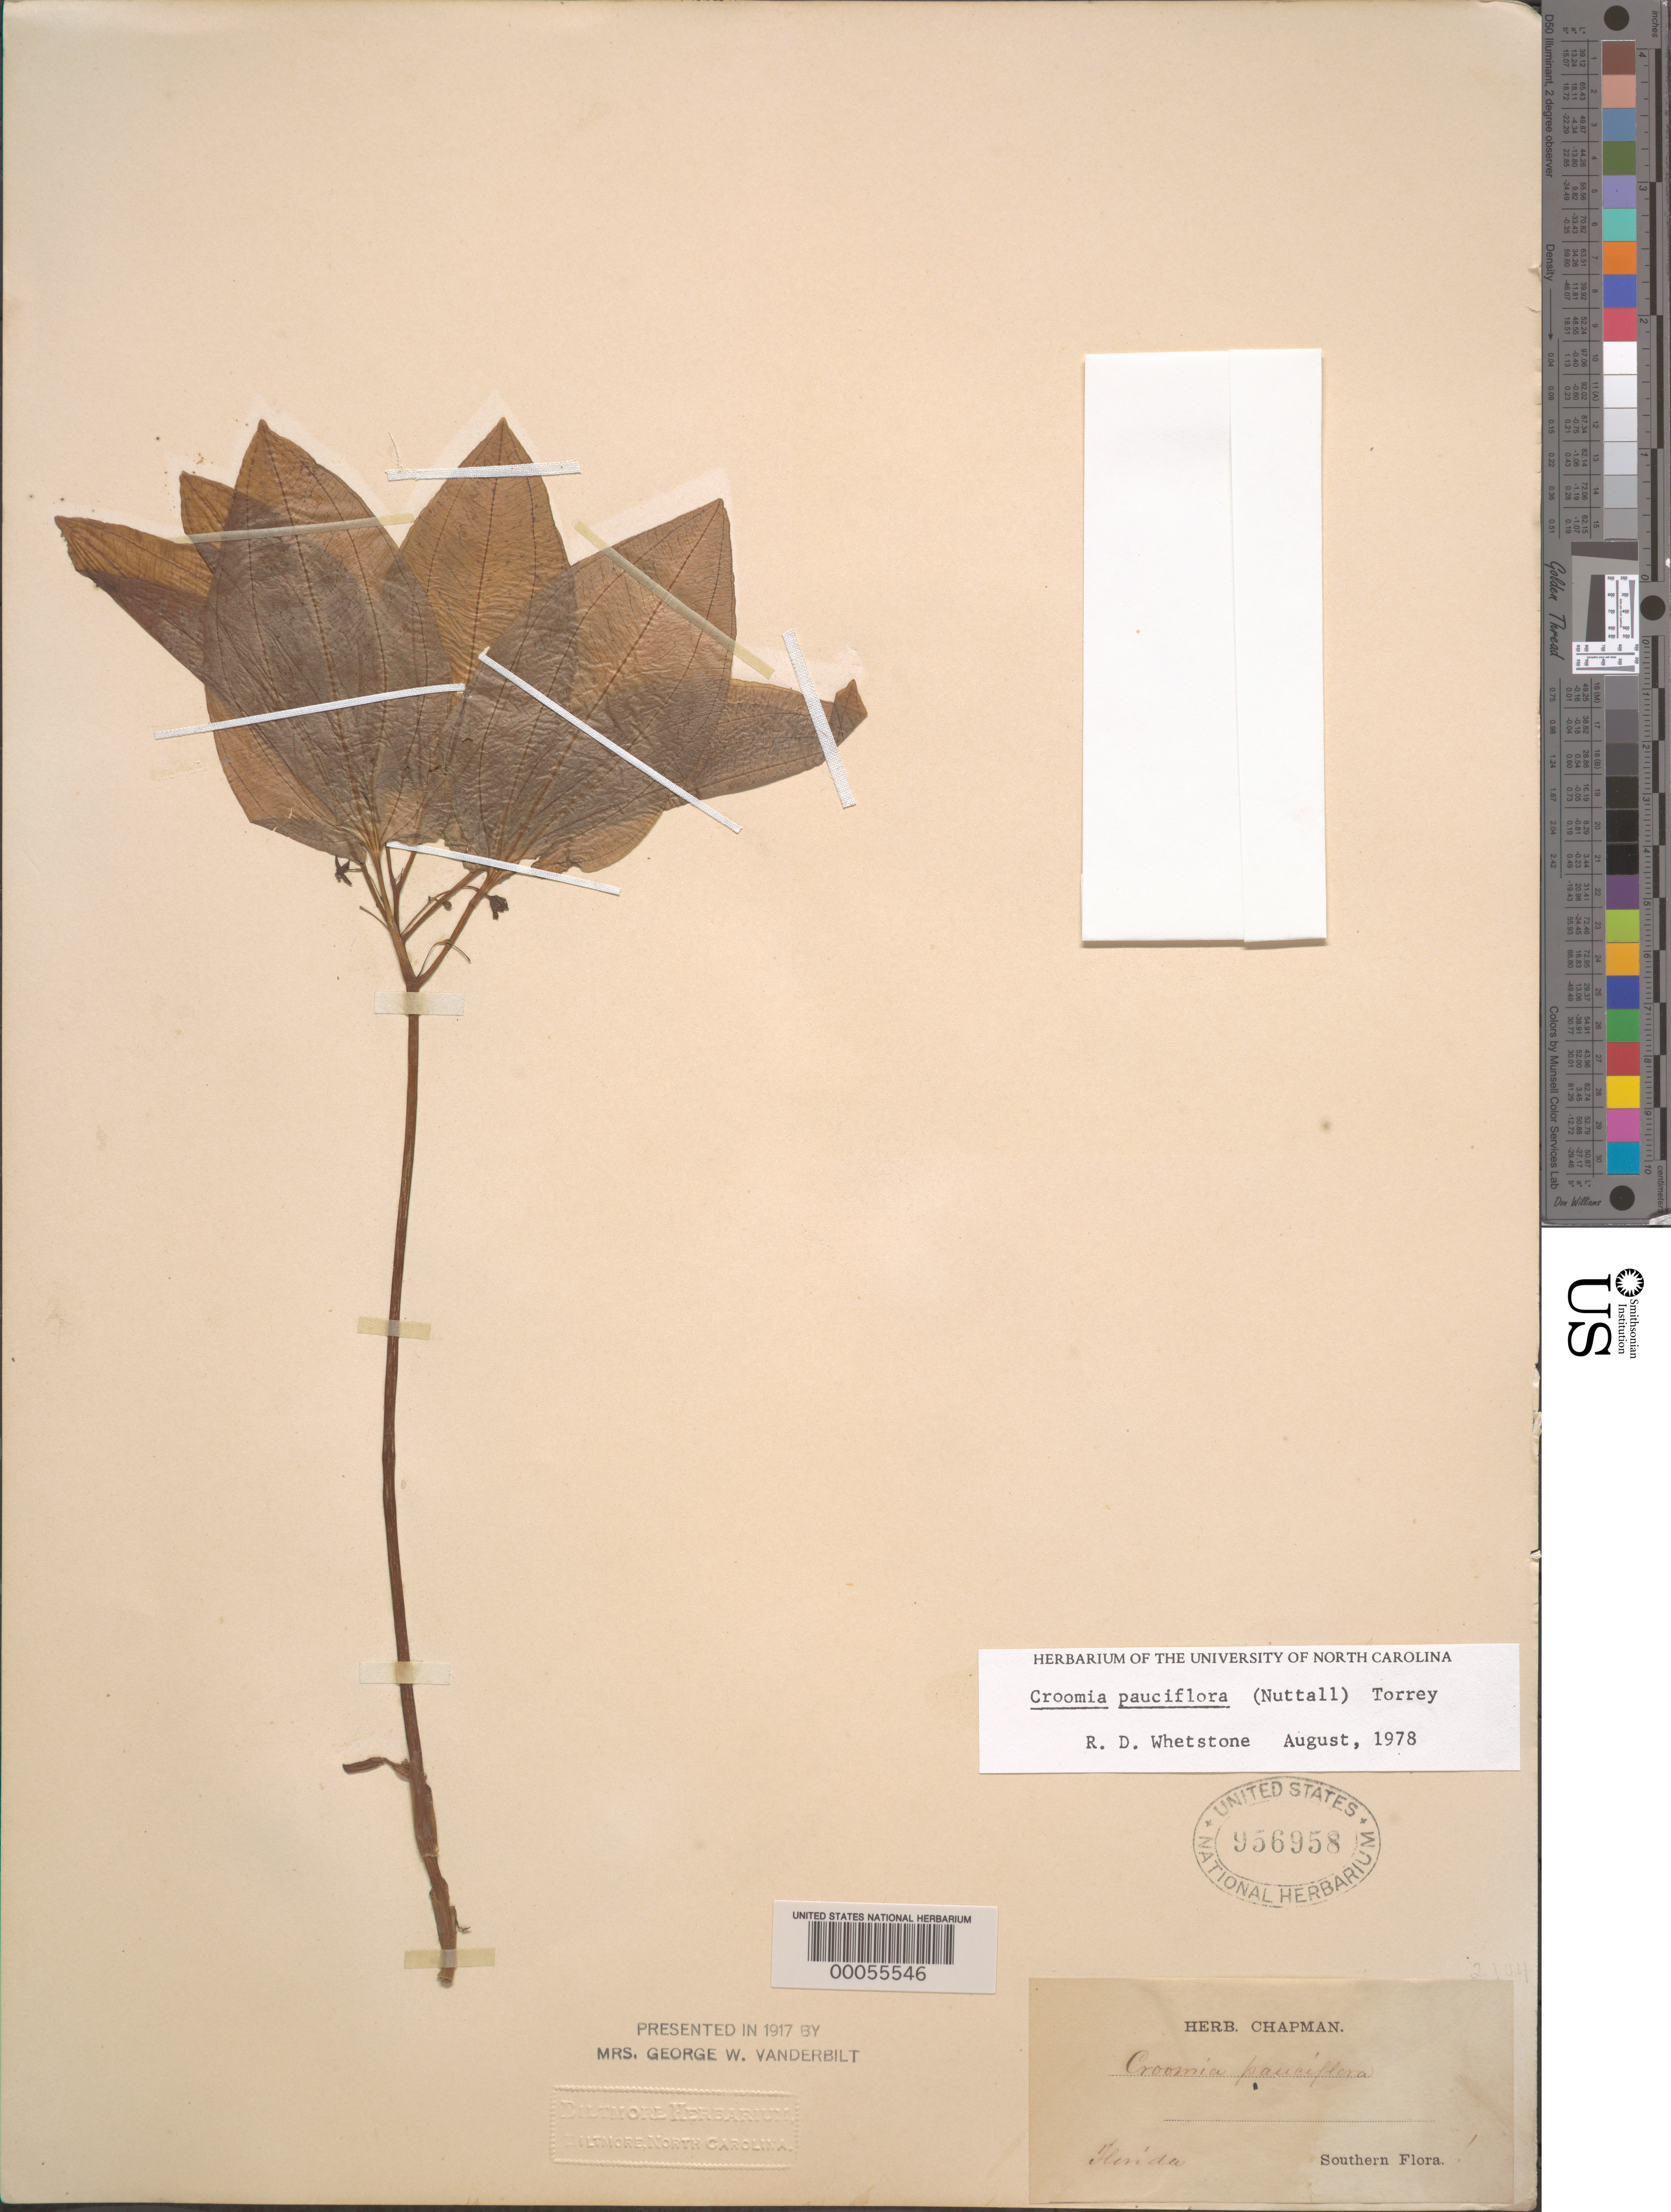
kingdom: Plantae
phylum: Tracheophyta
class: Liliopsida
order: Pandanales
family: Stemonaceae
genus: Croomia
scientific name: Croomia pauciflora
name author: (Nutt.) Torr.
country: United States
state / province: Florida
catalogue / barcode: US 956958